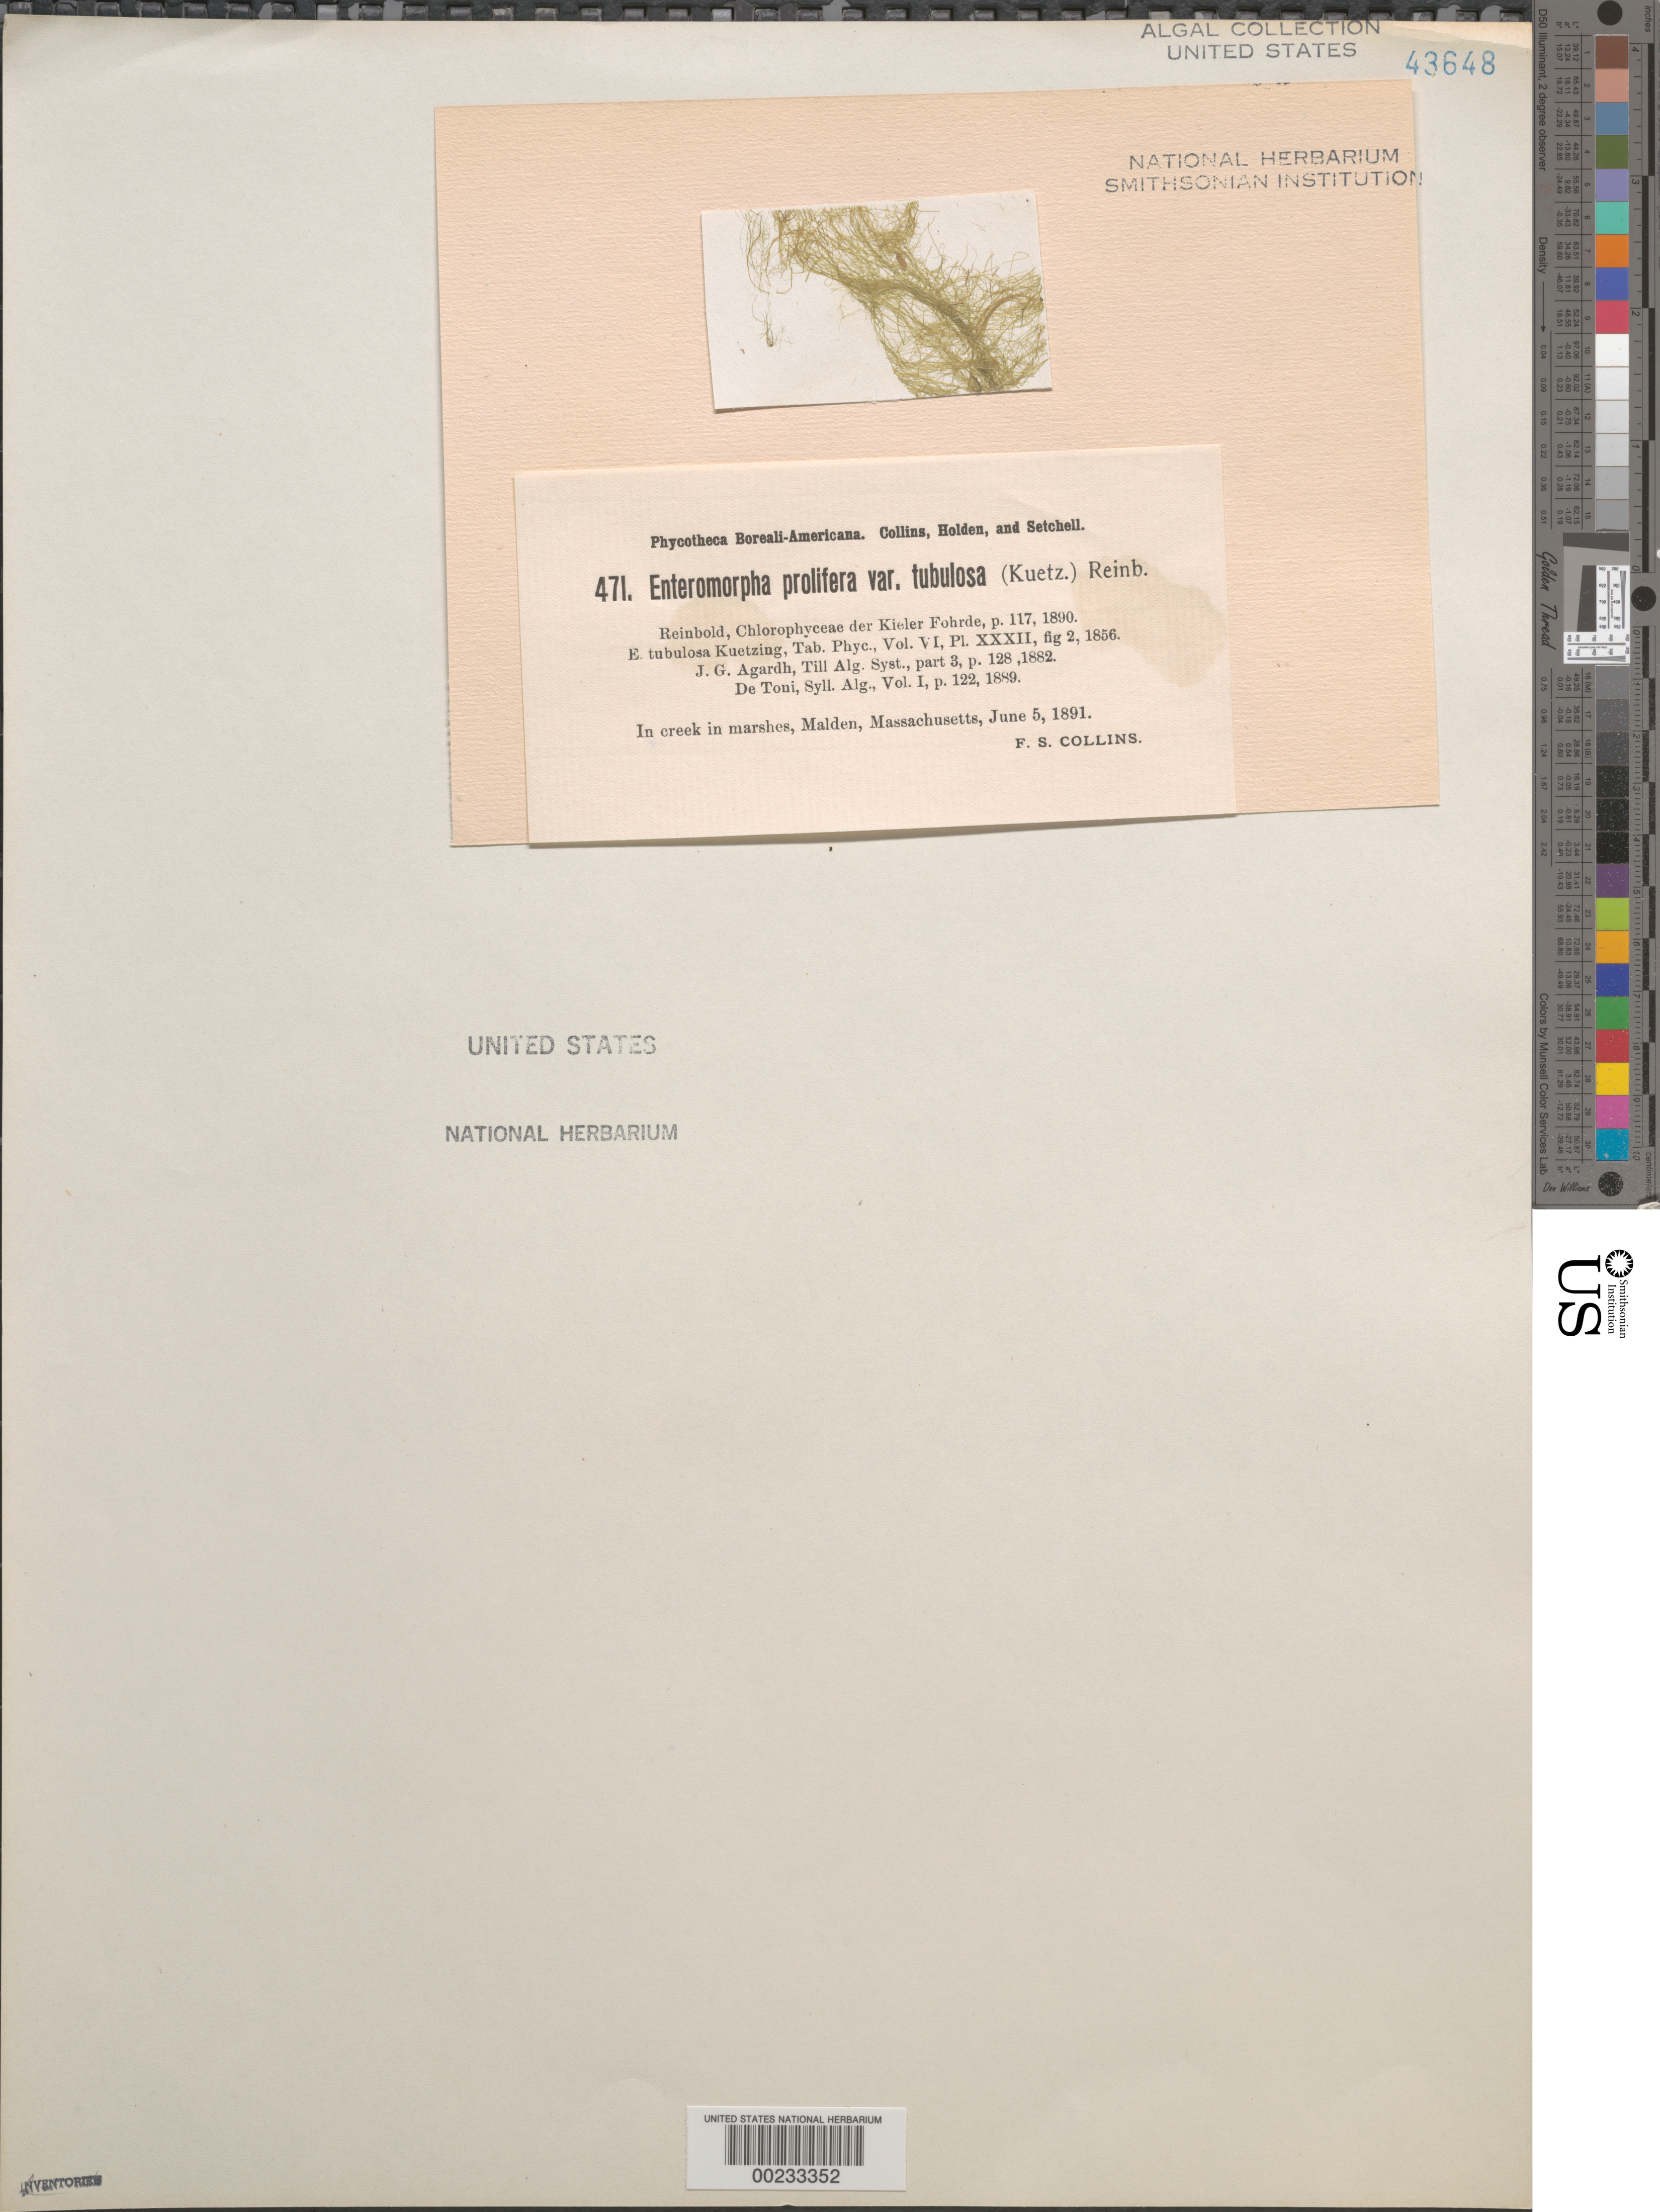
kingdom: Plantae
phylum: Chlorophyta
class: Ulvophyceae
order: Ulvales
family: Ulvaceae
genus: Ulva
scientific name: Ulva prolifera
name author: O.F. Müller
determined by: Algae name updating Project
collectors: F. Collins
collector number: PB-A 471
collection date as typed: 05 Jun 1891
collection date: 1891-06-05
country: United States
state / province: Massachusetts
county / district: Middlesex County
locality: Malden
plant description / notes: Collins, Holden & Setchell, Phycotheca Boreali-Americana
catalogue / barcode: US 43648